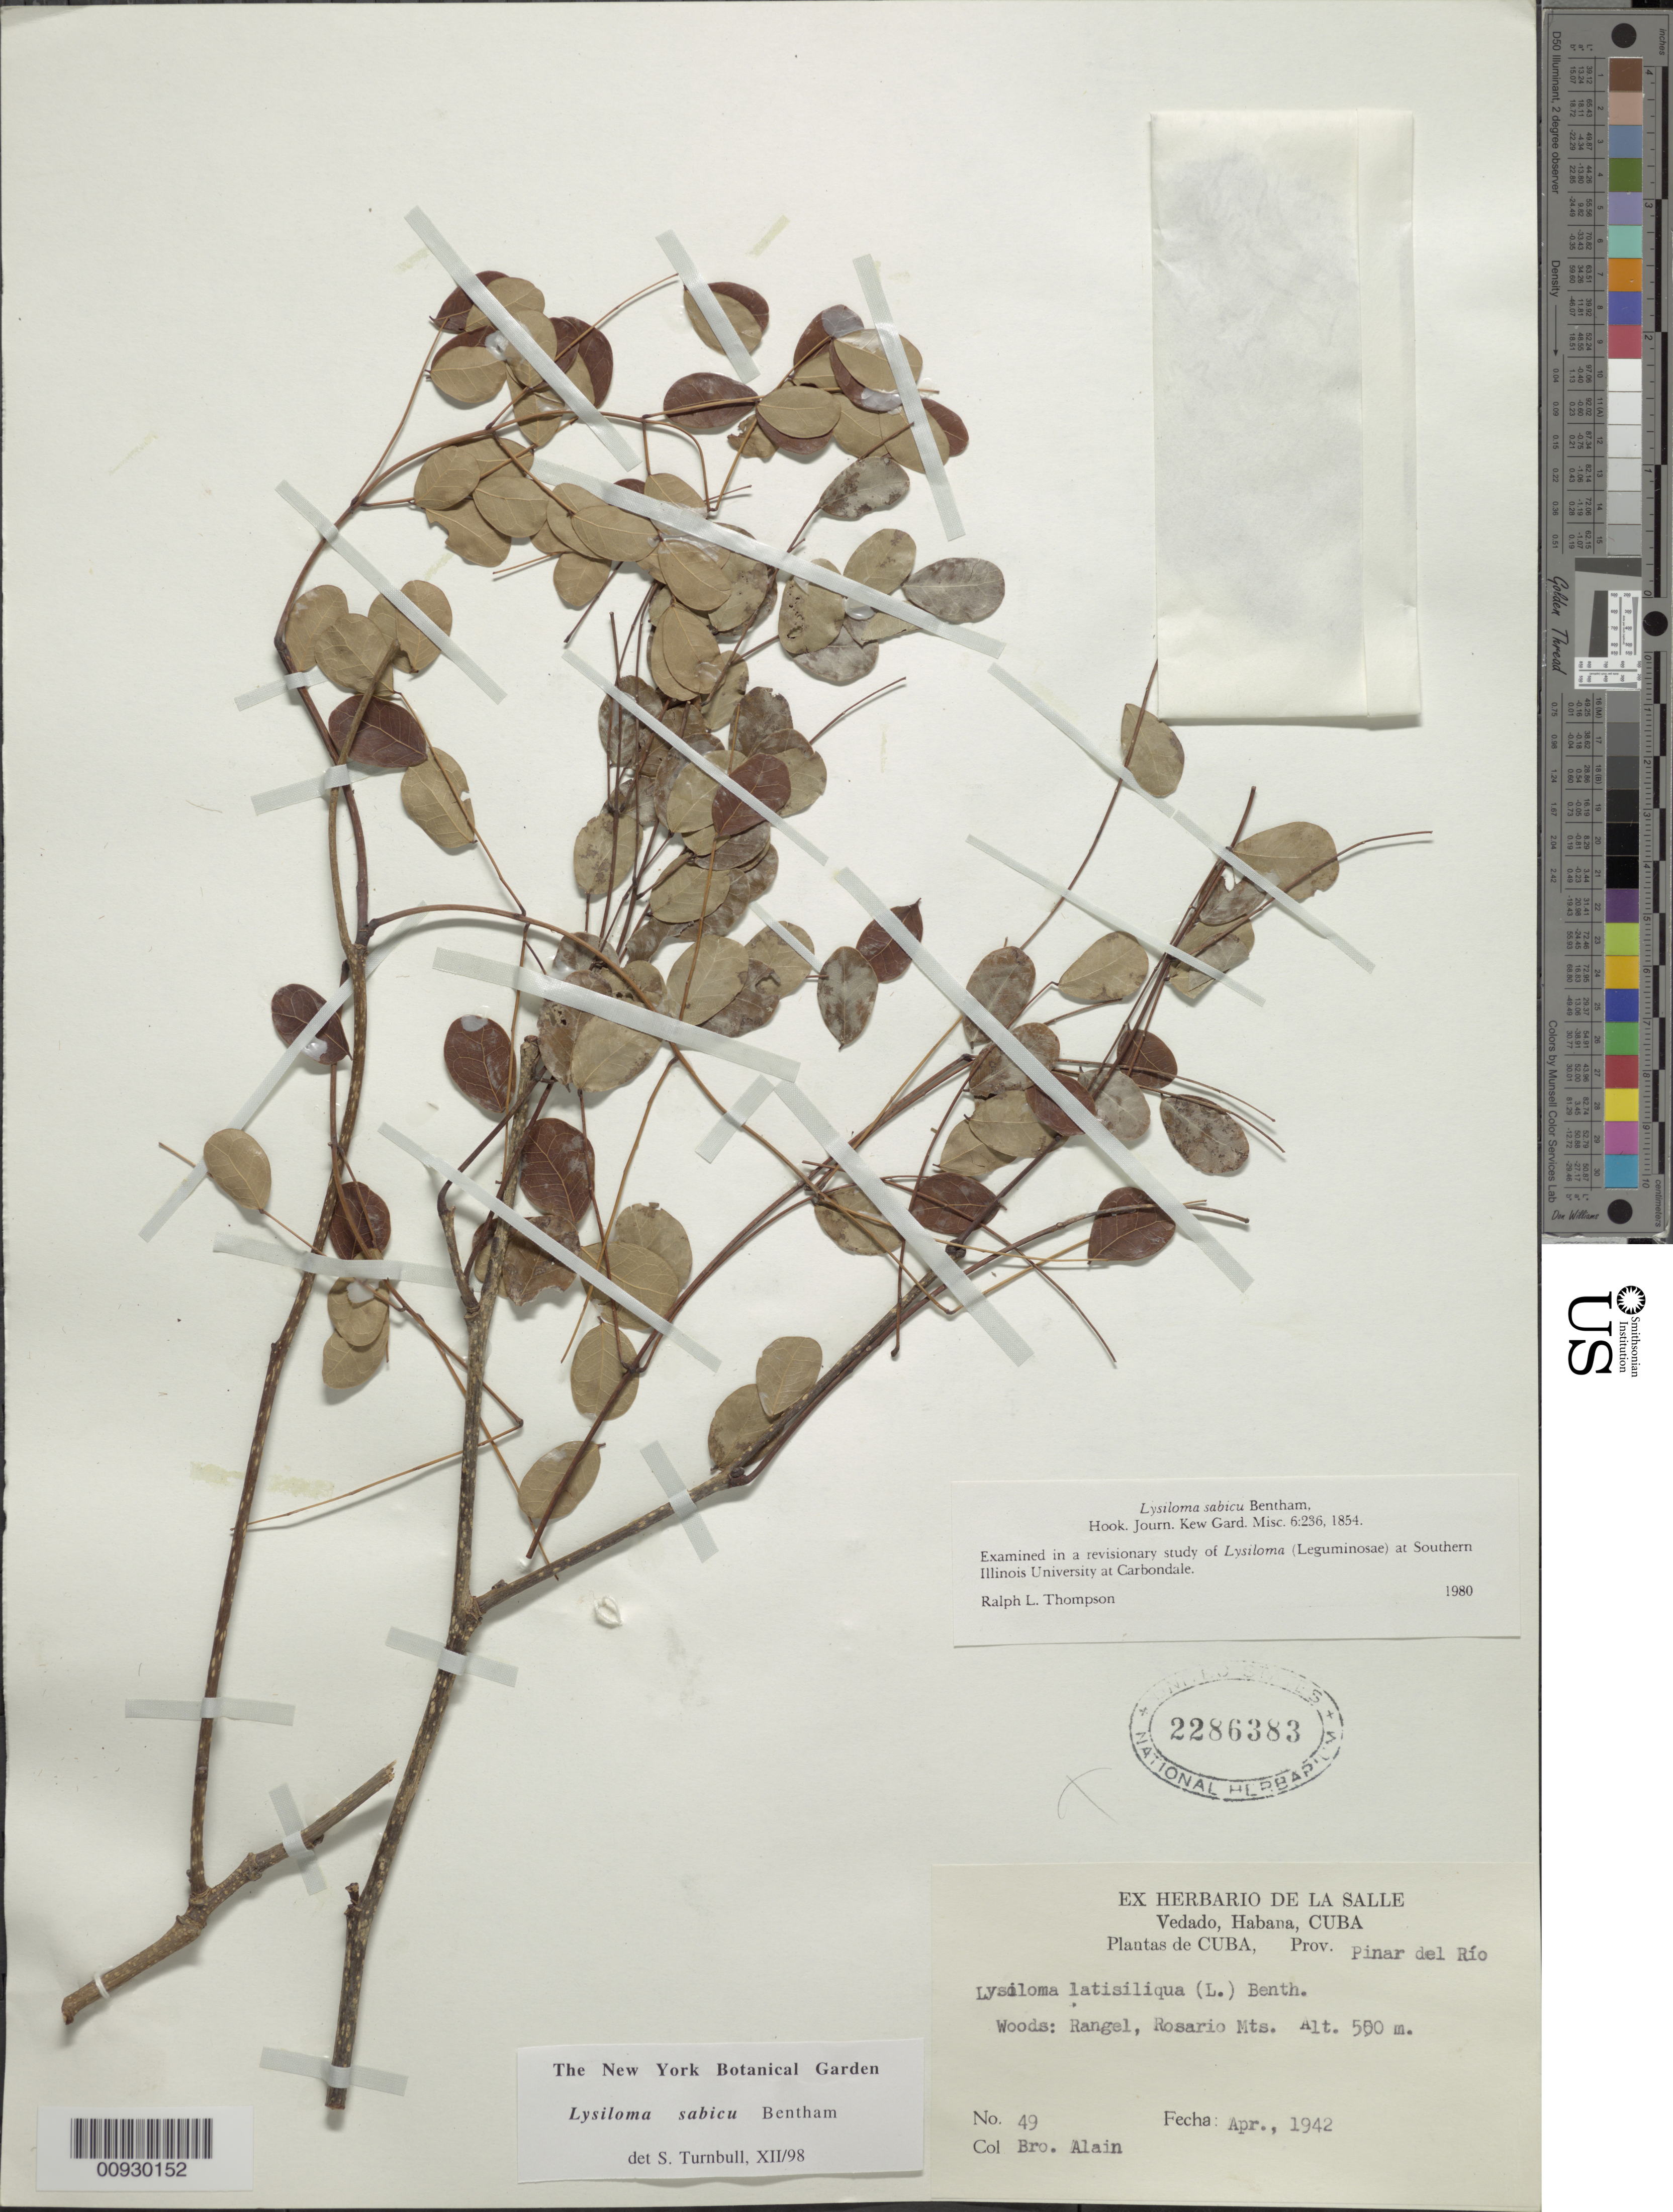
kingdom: Plantae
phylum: Tracheophyta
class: Magnoliopsida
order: Fabales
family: Fabaceae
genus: Lysiloma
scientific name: Lysiloma sabicu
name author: Benth.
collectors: A. H. Liogier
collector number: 49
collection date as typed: Apr 1942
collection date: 1942-04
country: Cuba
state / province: Pinar del Rio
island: Cuba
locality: Woods, Rangel, Rosario Mts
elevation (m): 500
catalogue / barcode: US 2286383